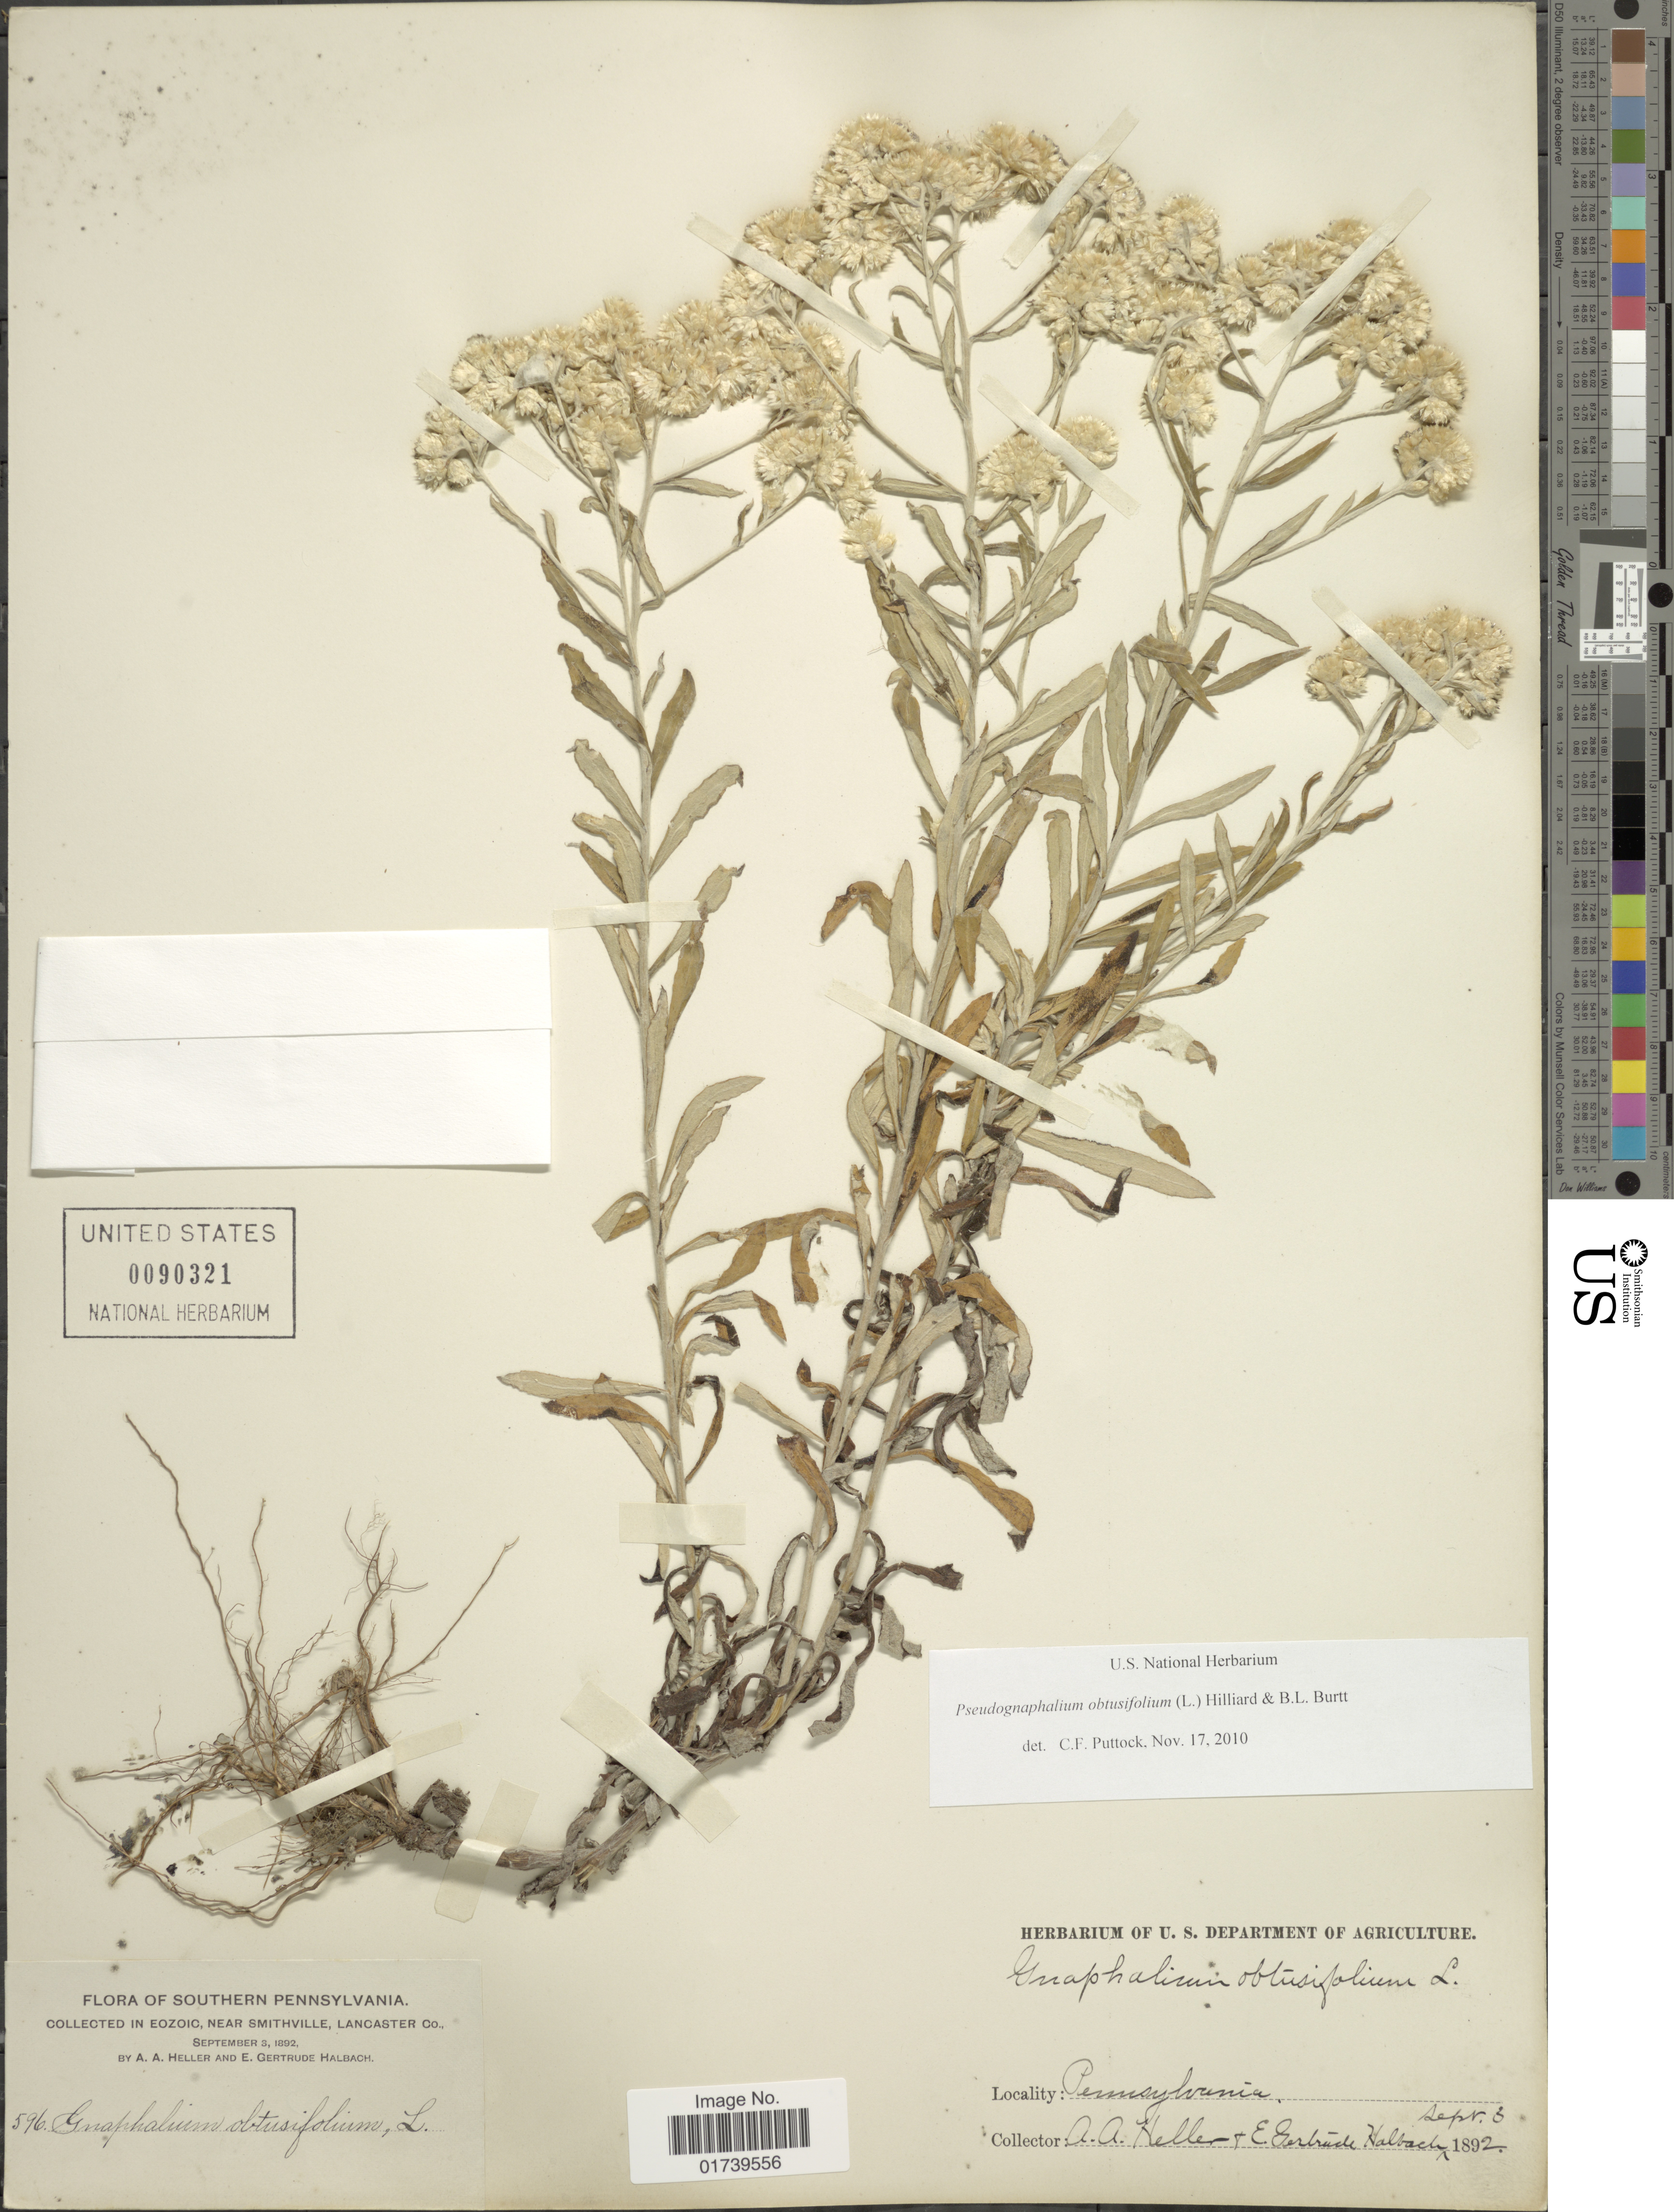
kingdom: Plantae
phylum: Tracheophyta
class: Magnoliopsida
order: Asterales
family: Asteraceae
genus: Pseudognaphalium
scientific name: Pseudognaphalium obtusifolium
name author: (L.) Hilliard & B.L. Burtt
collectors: A. A. Heller & E. G. Halbach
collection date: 1892-09-03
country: United States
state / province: Pennsylvania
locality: Southern Pennsylvania, Eozoic, near Smithville, Lancaster Co.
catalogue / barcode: US 90321